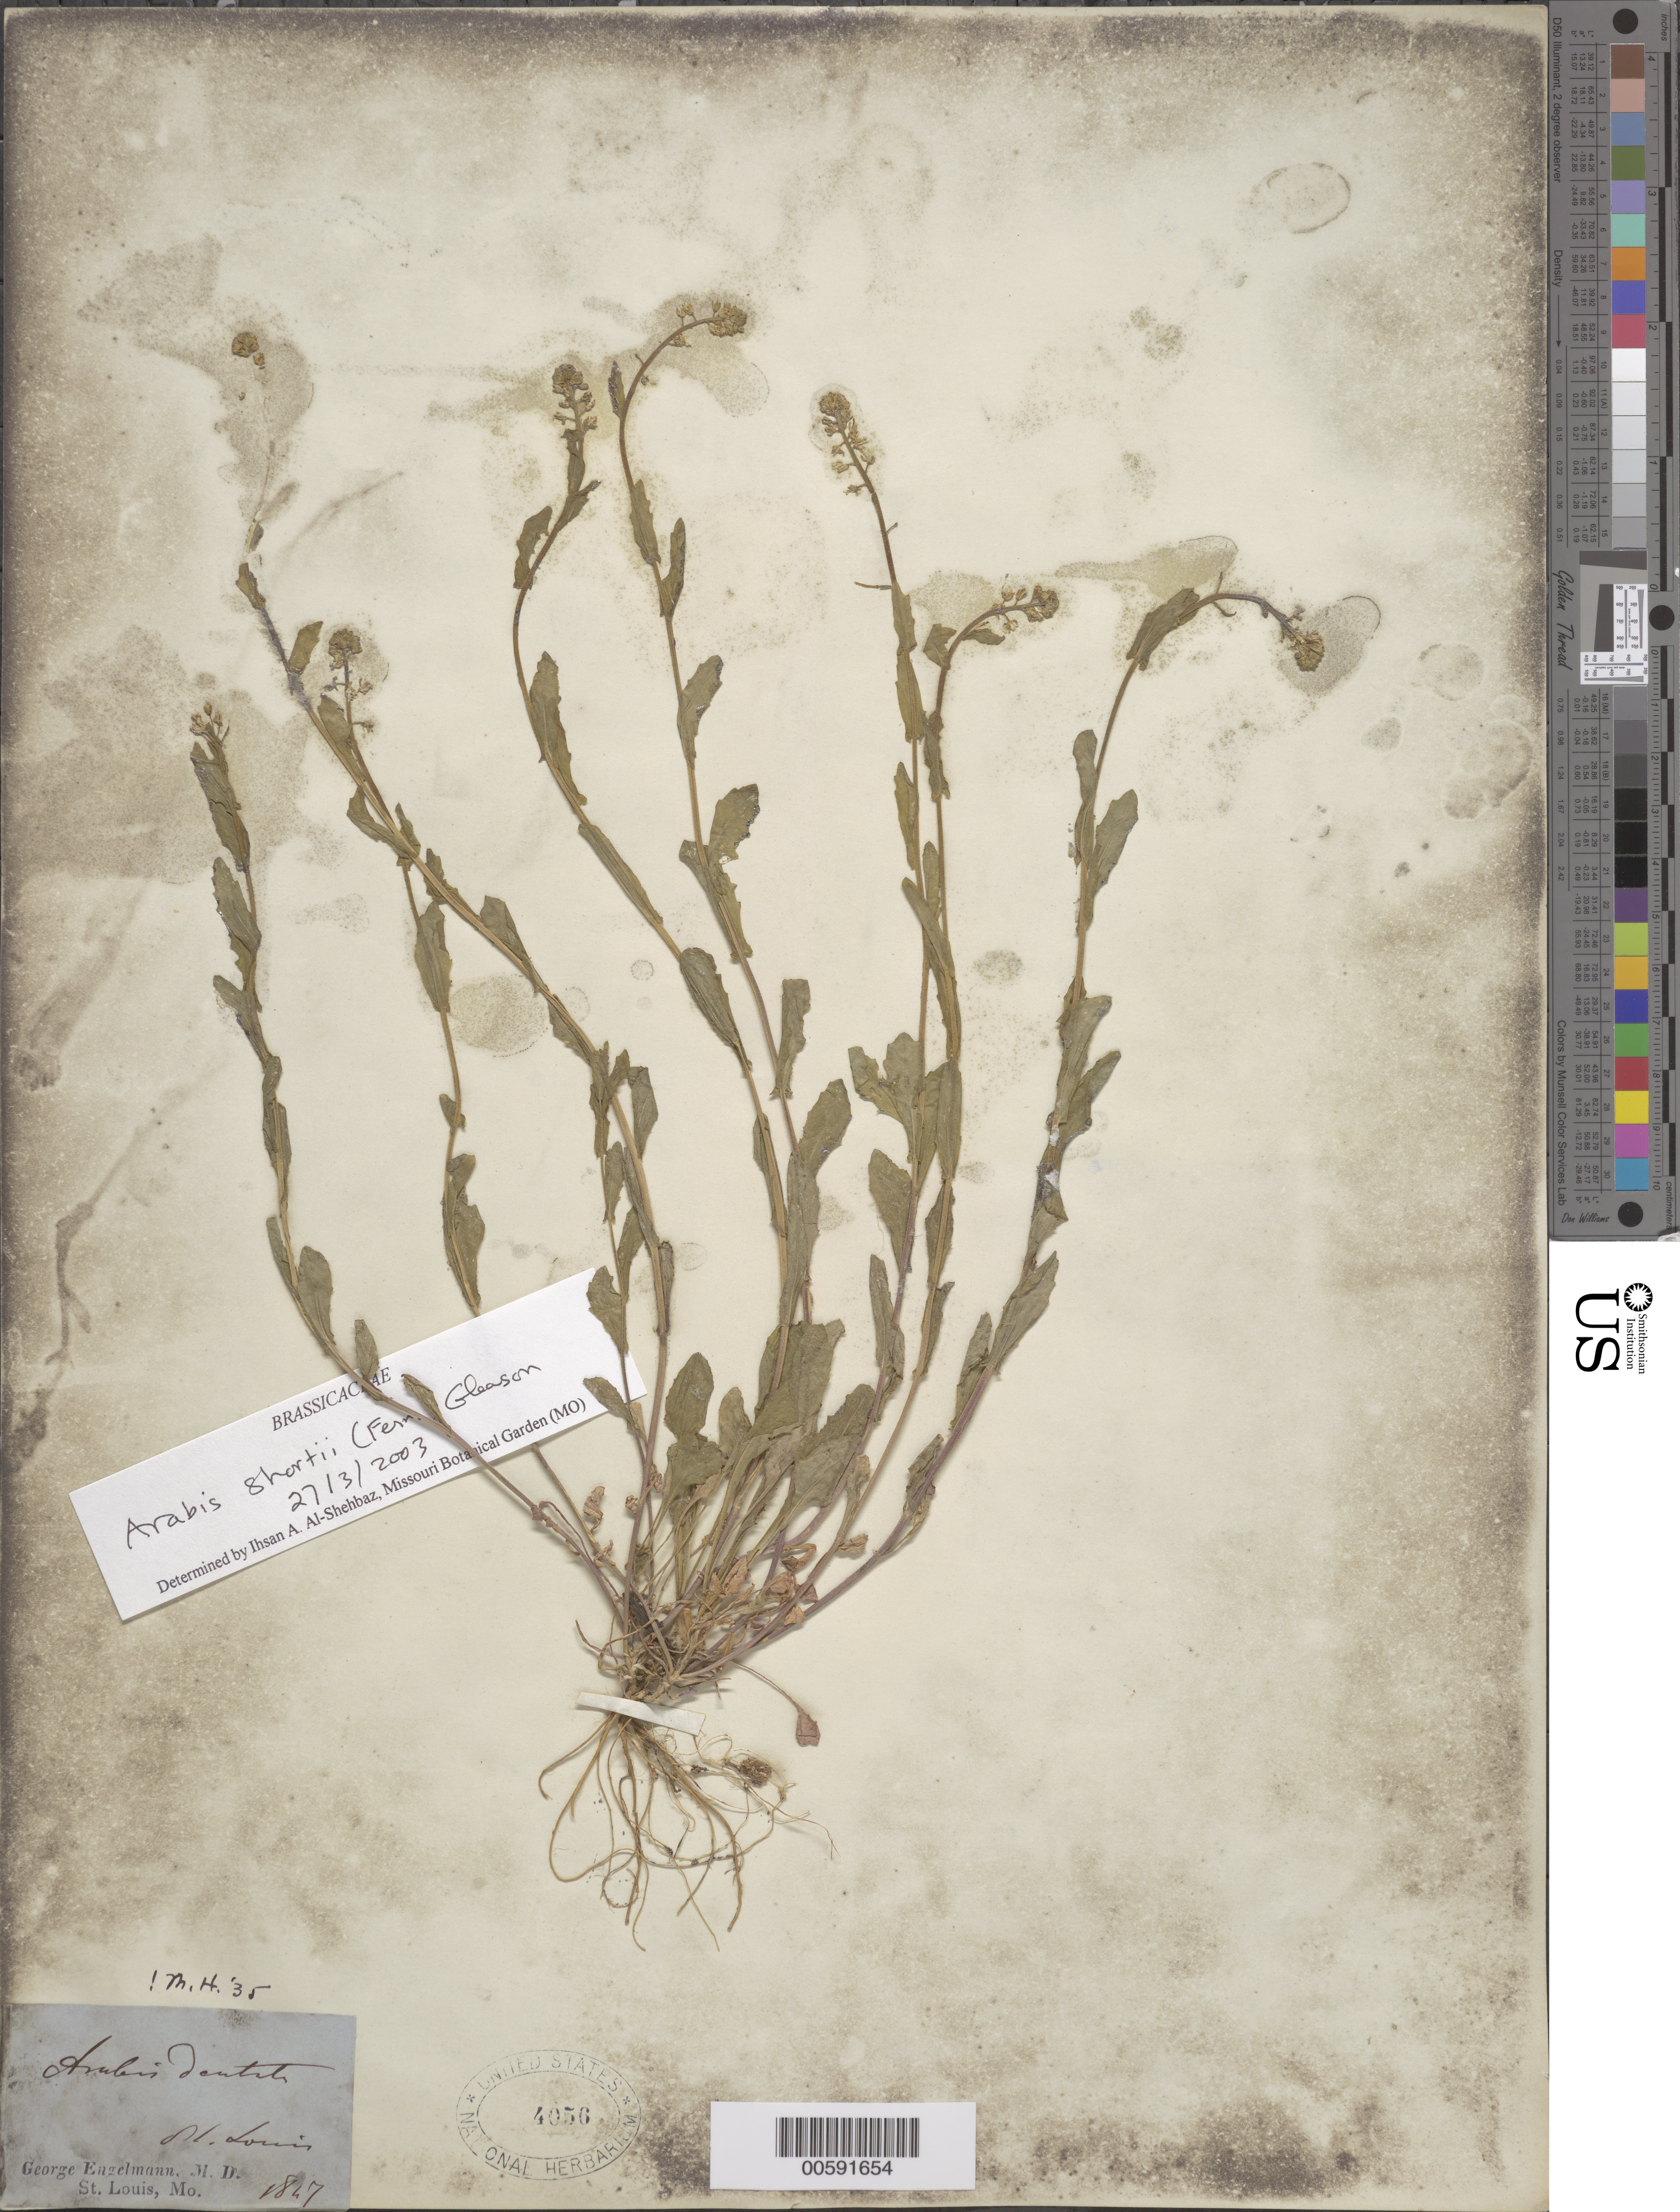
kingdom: Plantae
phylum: Tracheophyta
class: Magnoliopsida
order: Brassicales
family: Brassicaceae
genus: Arabis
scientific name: Arabis perstellata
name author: E.L. Braun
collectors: G. Engelmann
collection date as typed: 1827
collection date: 1827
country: United States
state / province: Missouri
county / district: Saint Louis City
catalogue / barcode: US 4056